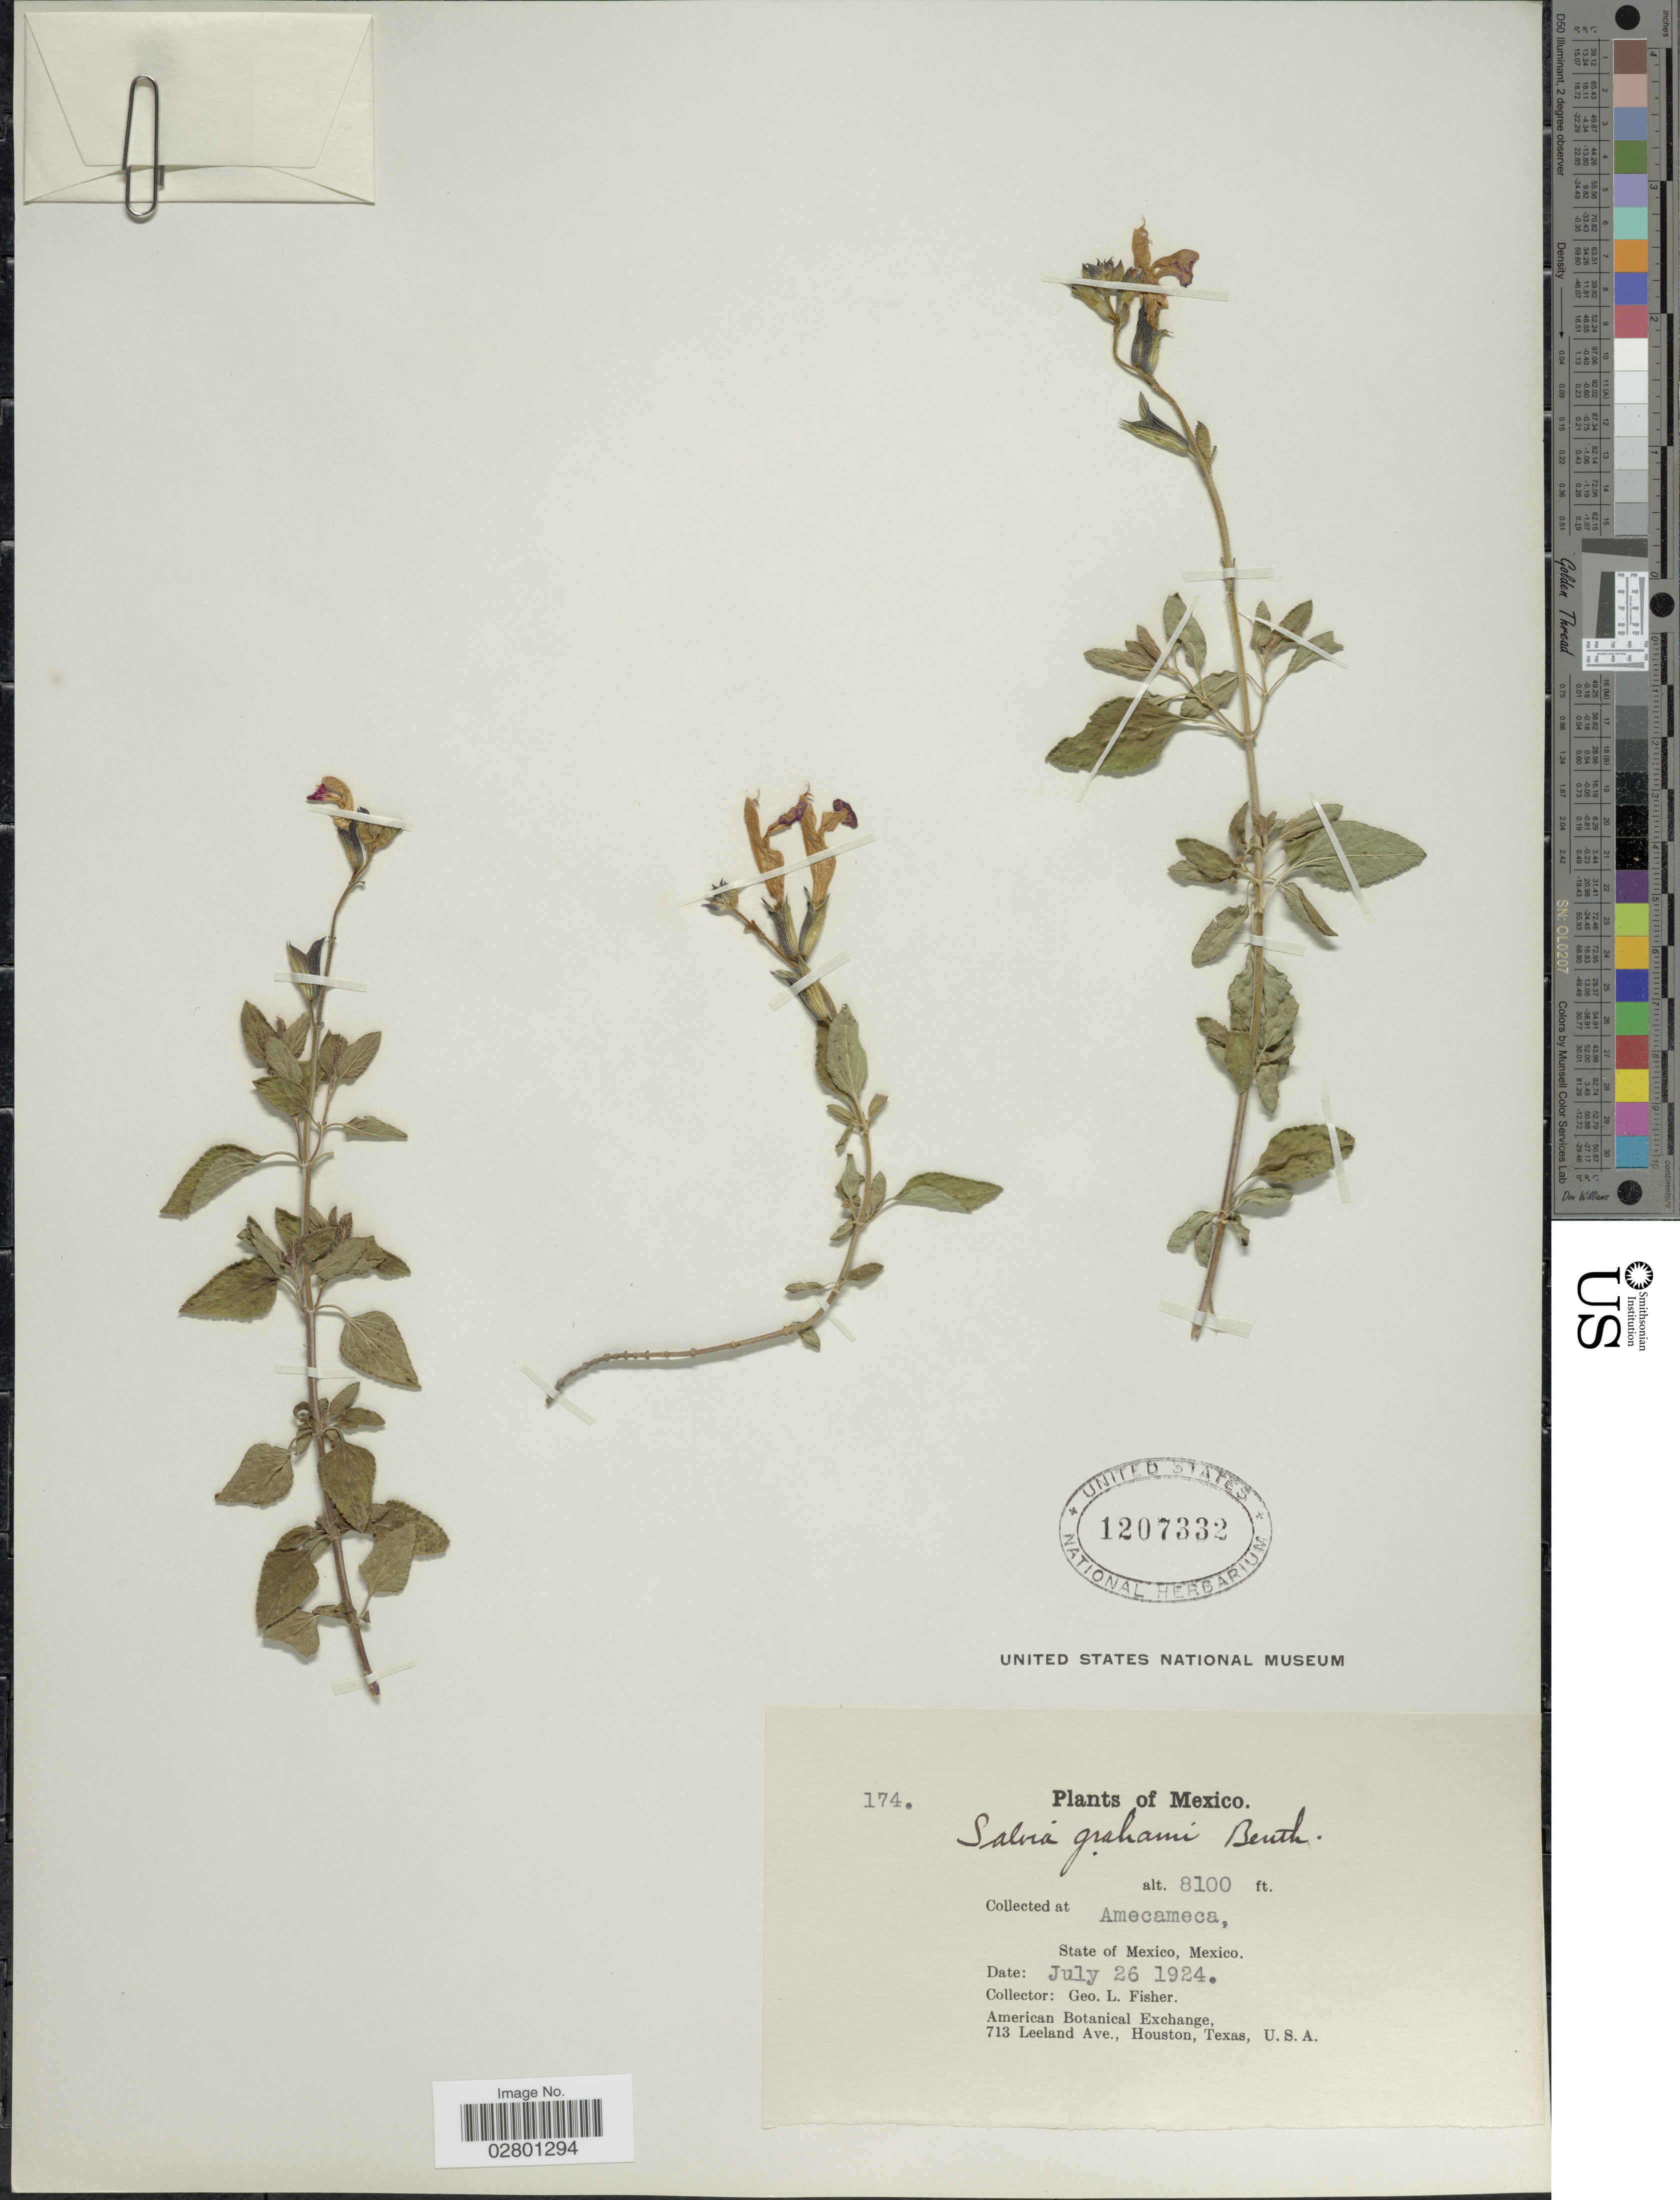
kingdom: Plantae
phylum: Tracheophyta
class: Magnoliopsida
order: Lamiales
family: Lamiaceae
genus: Salvia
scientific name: Salvia grahami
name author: Benth.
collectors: G. L. Fisher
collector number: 174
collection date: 1924-07-26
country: Mexico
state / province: México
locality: Amecameca.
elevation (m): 2469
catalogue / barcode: US 1207332